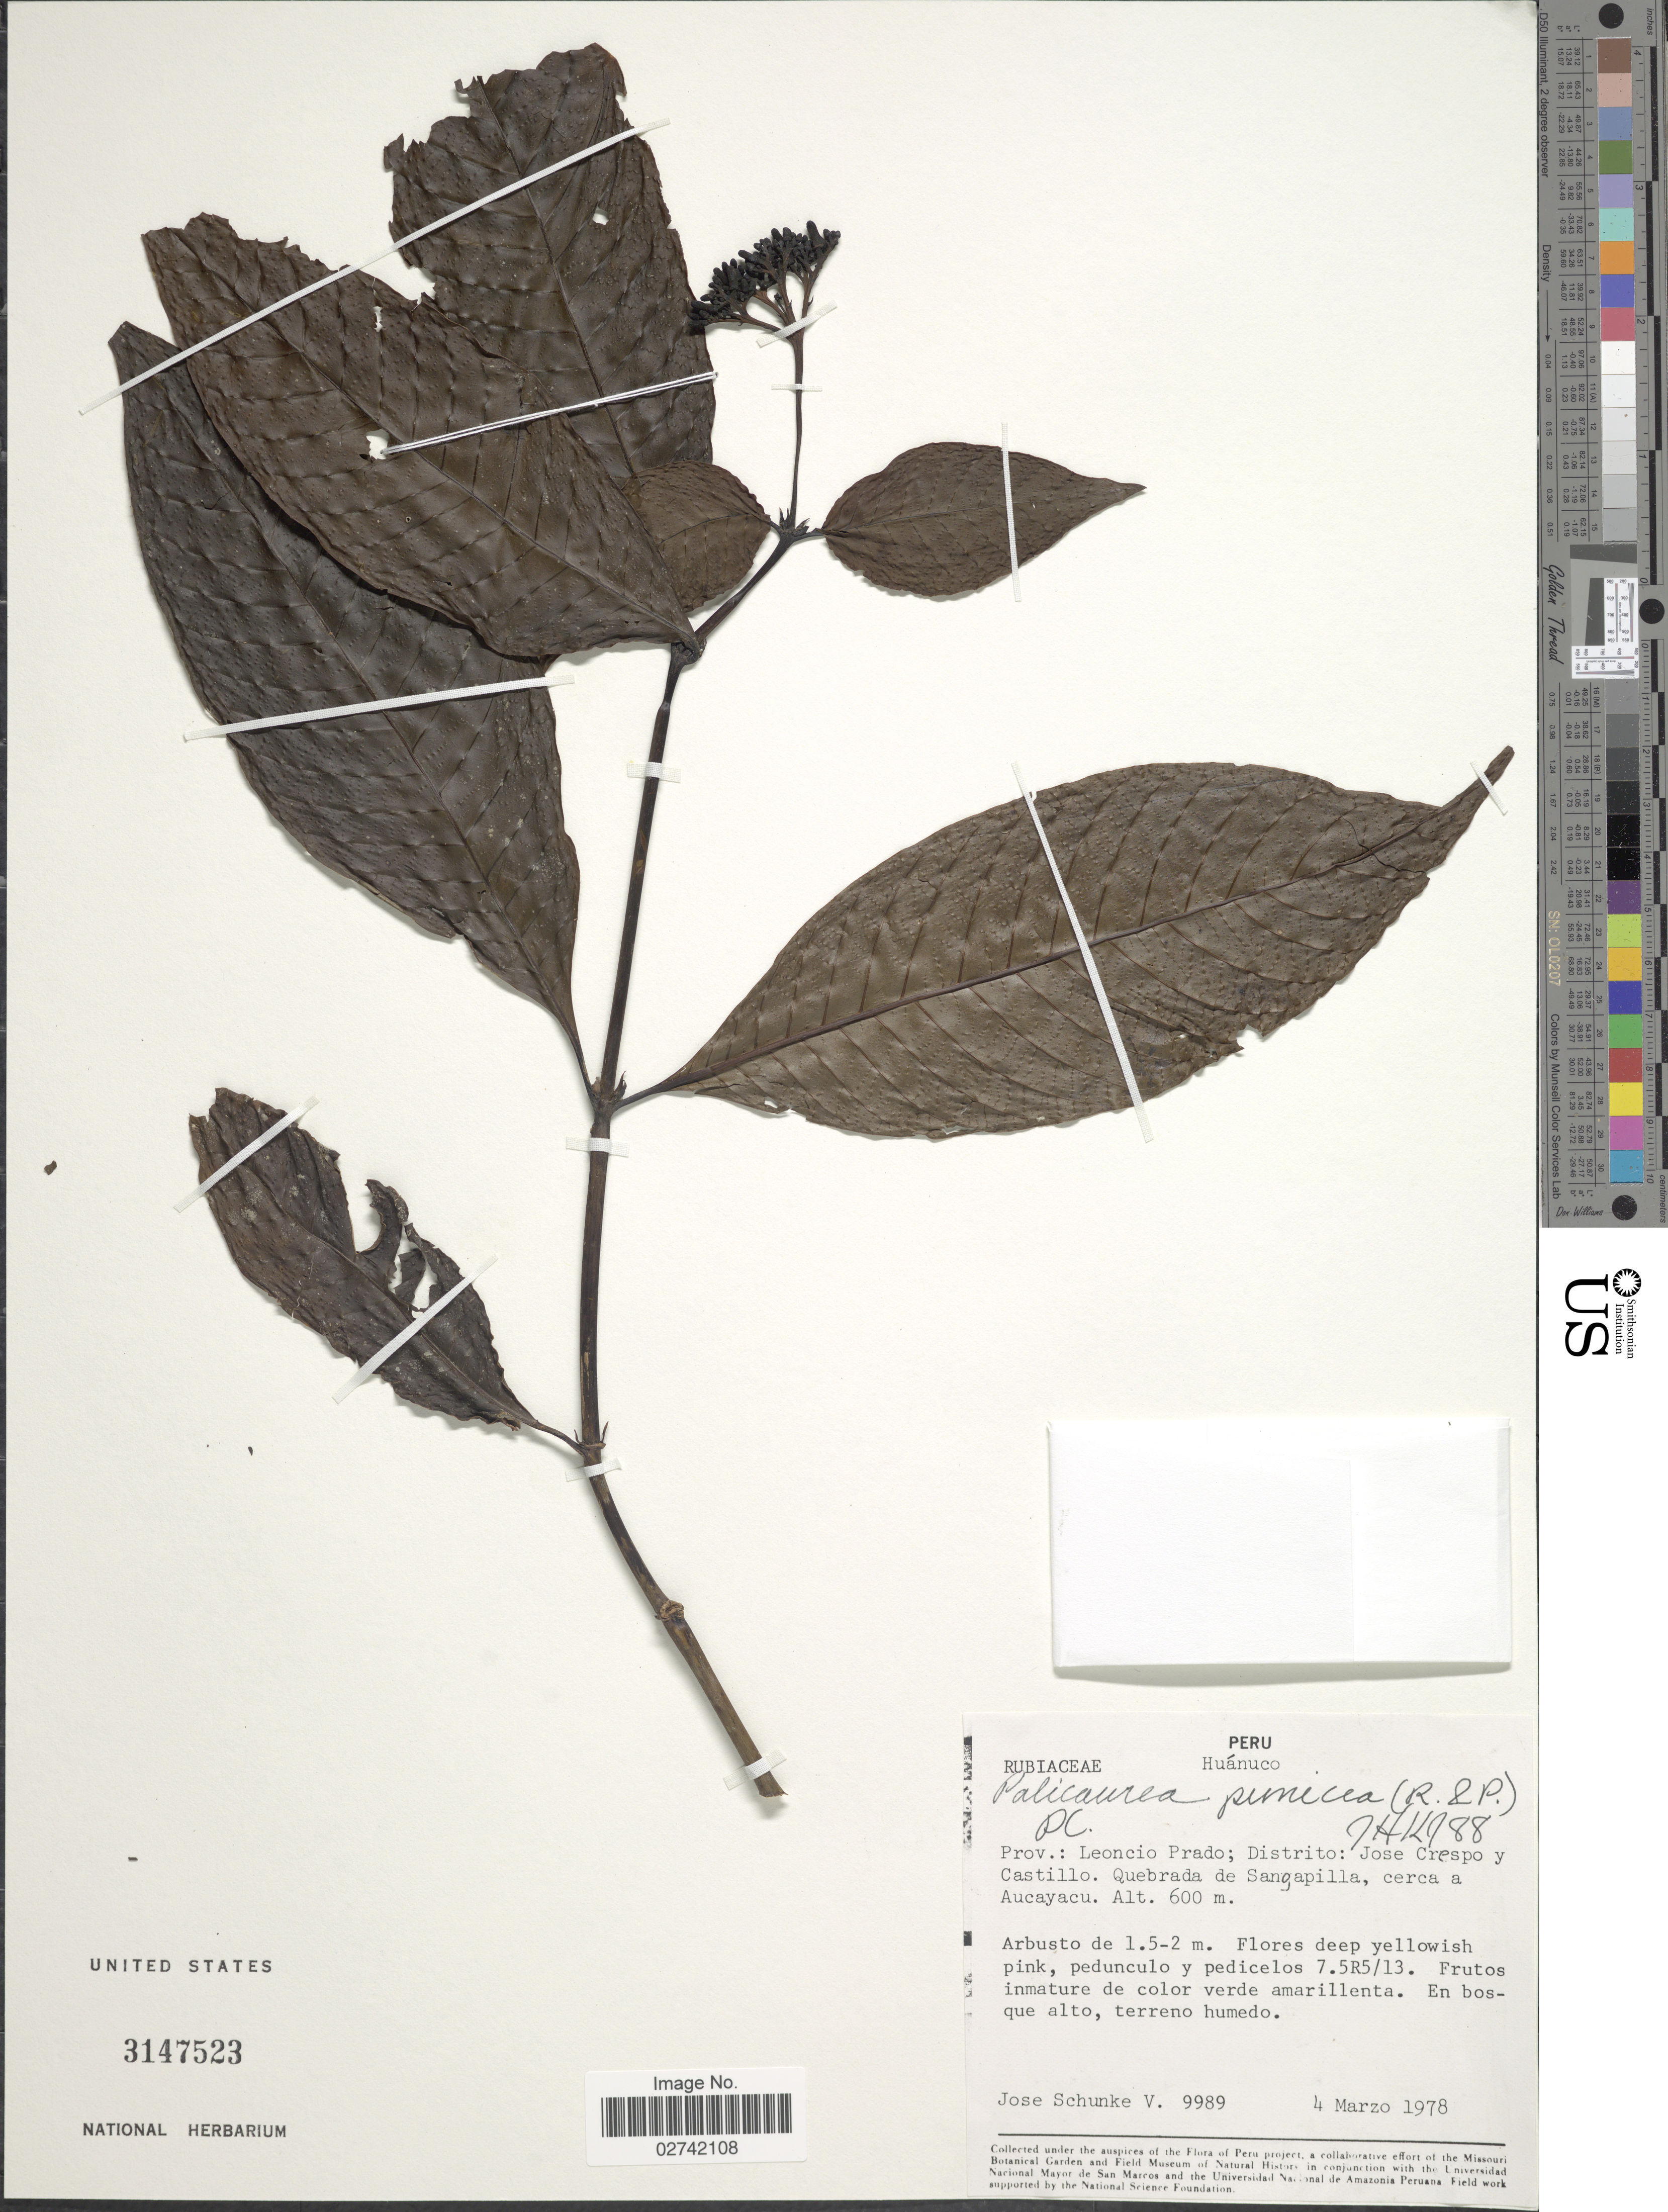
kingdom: Plantae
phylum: Tracheophyta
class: Magnoliopsida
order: Gentianales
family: Rubiaceae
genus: Palicourea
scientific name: Palicourea punicea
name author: (Ruiz & Pav.) DC.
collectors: J. Schunke Vigo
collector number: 9989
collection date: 1978-03-04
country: Peru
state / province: Huánuco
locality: Prov.: Leoncio Prado; Distrito: Jose Crespo y Castillo, Quebrada de Sangapilla, cerca a Aucayacu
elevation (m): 600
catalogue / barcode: US 3147523